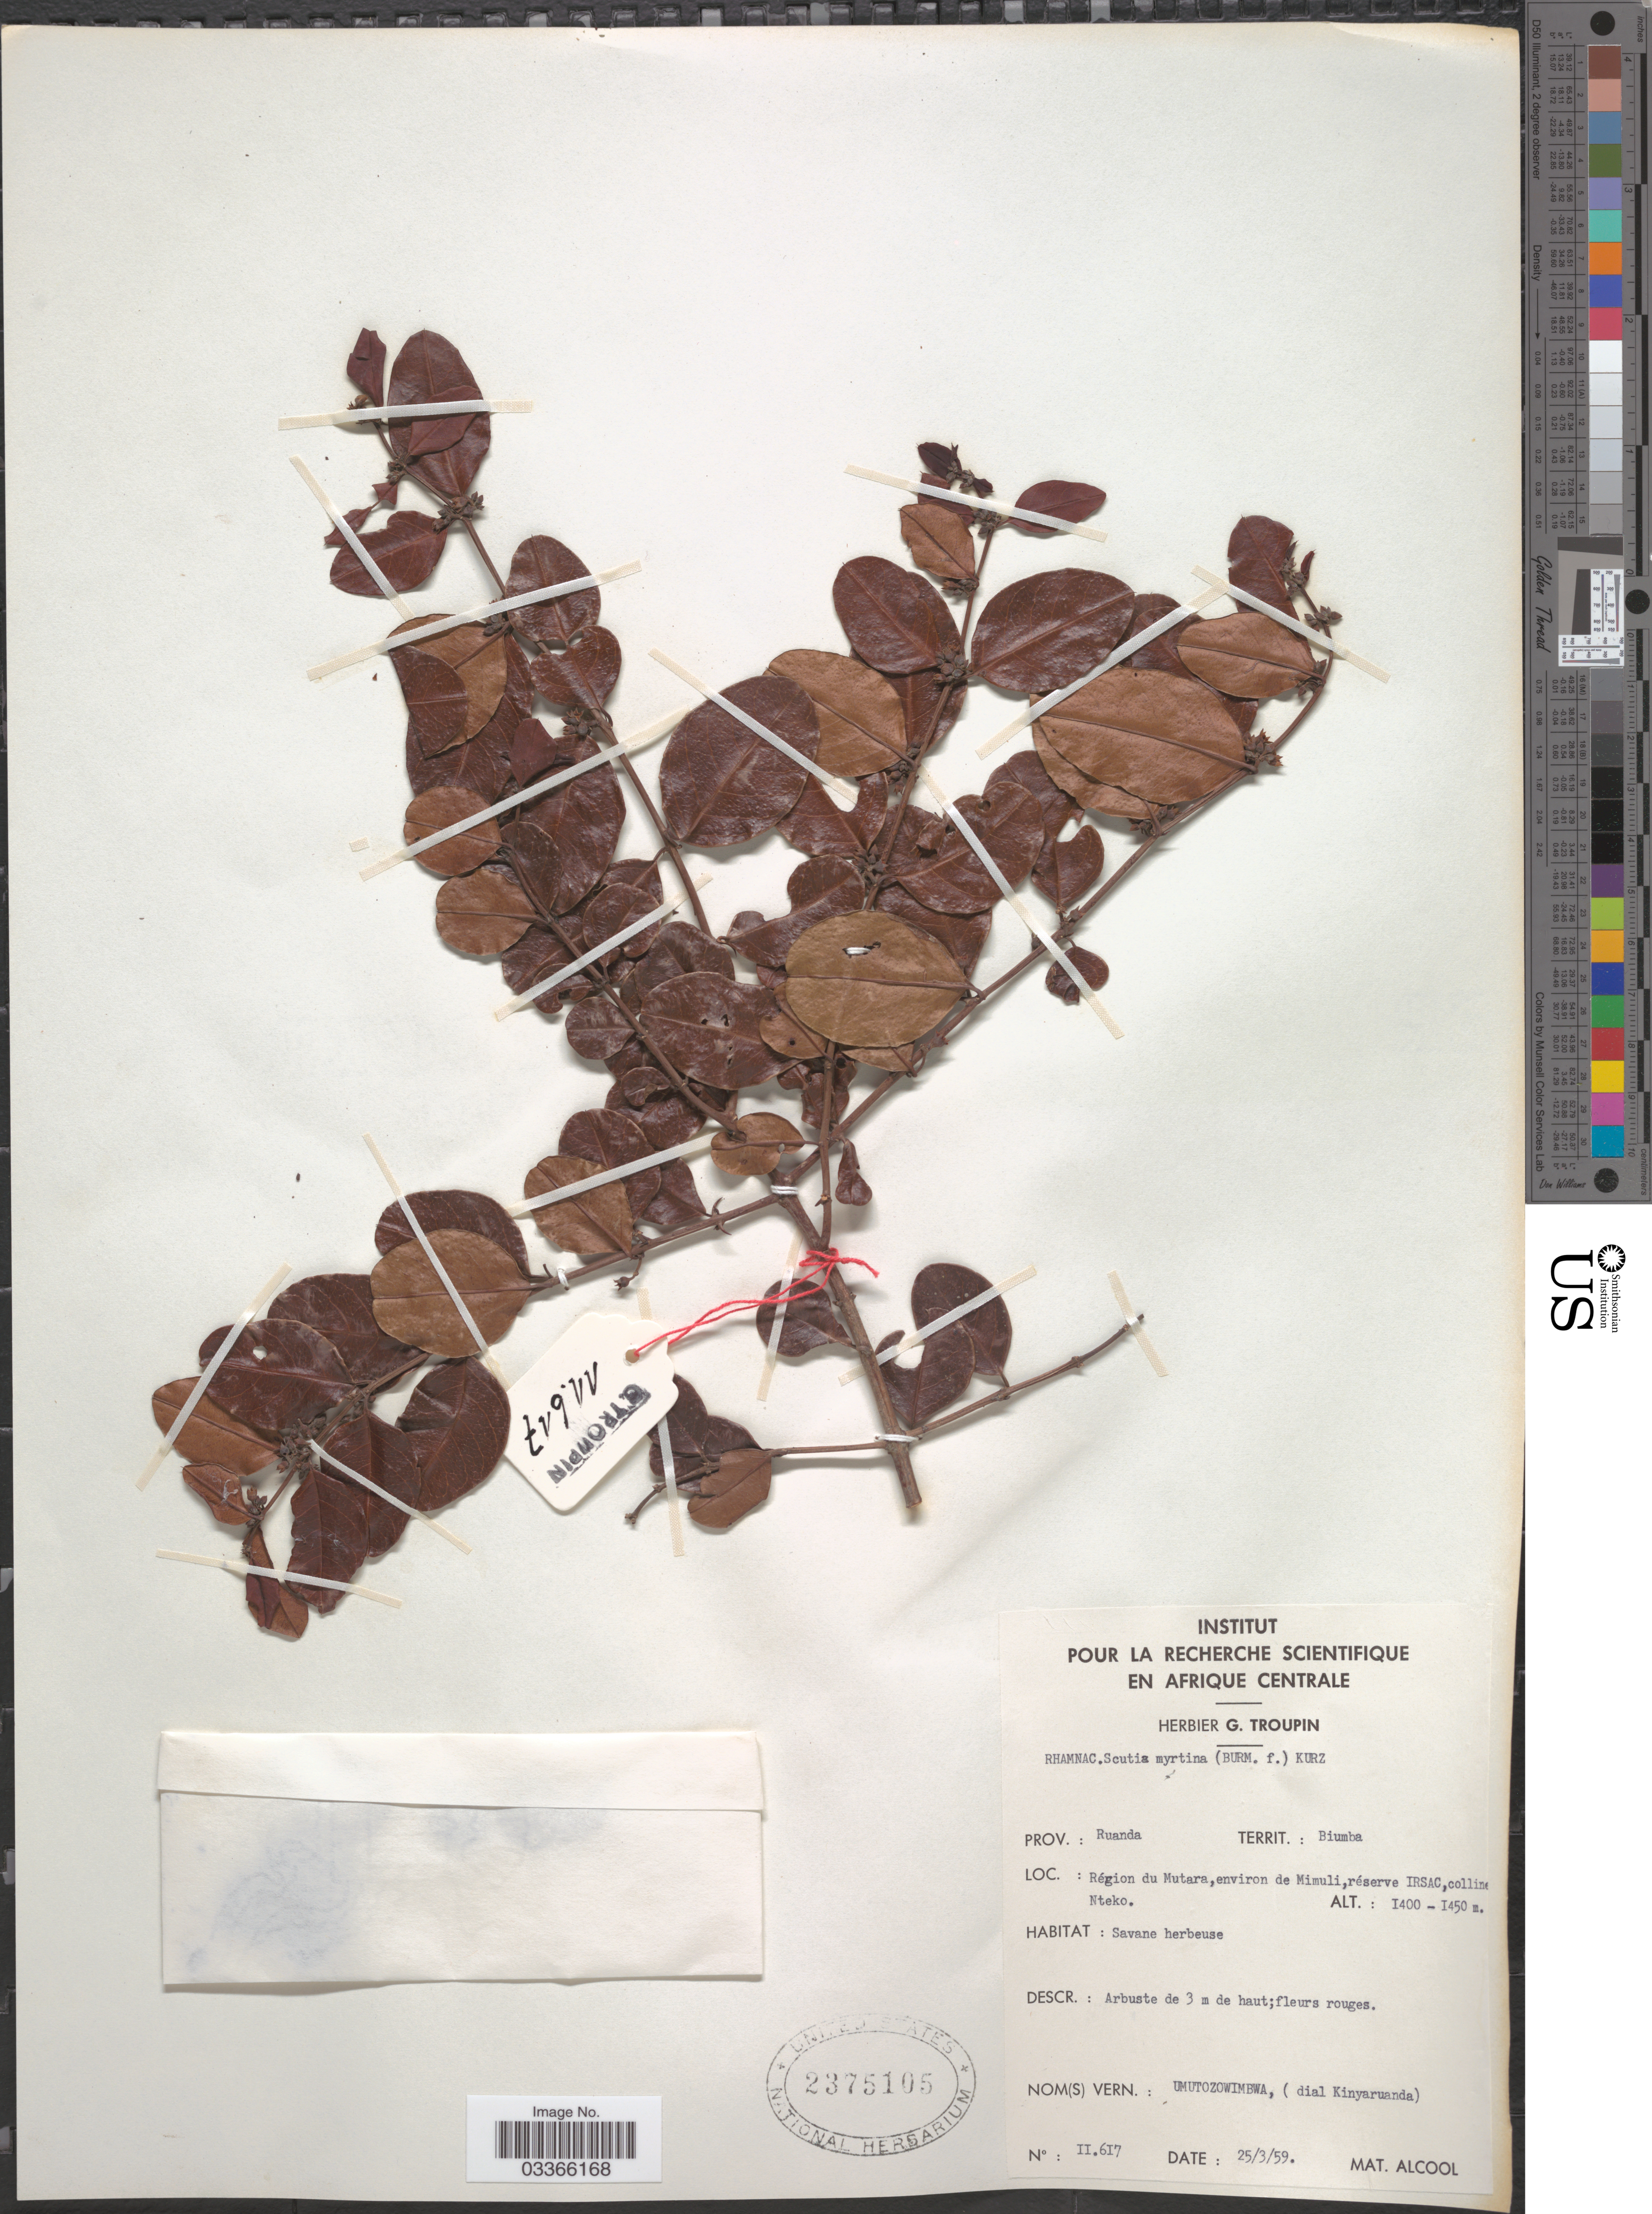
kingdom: Plantae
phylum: Tracheophyta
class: Magnoliopsida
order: Rosales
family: Rhamnaceae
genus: Scutia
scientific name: Scutia myrtina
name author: (Burm. f.) Kurz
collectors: G. Troupin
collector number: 11617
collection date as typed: Transcribed d/m/y: 25/3/59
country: Rwanda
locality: Prov.: Ruanda, Territ.: Biumba, Région du Mutara, environ de Mimuli, réserve IRSAC, colline Nteko.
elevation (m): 1400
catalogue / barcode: US 2375105